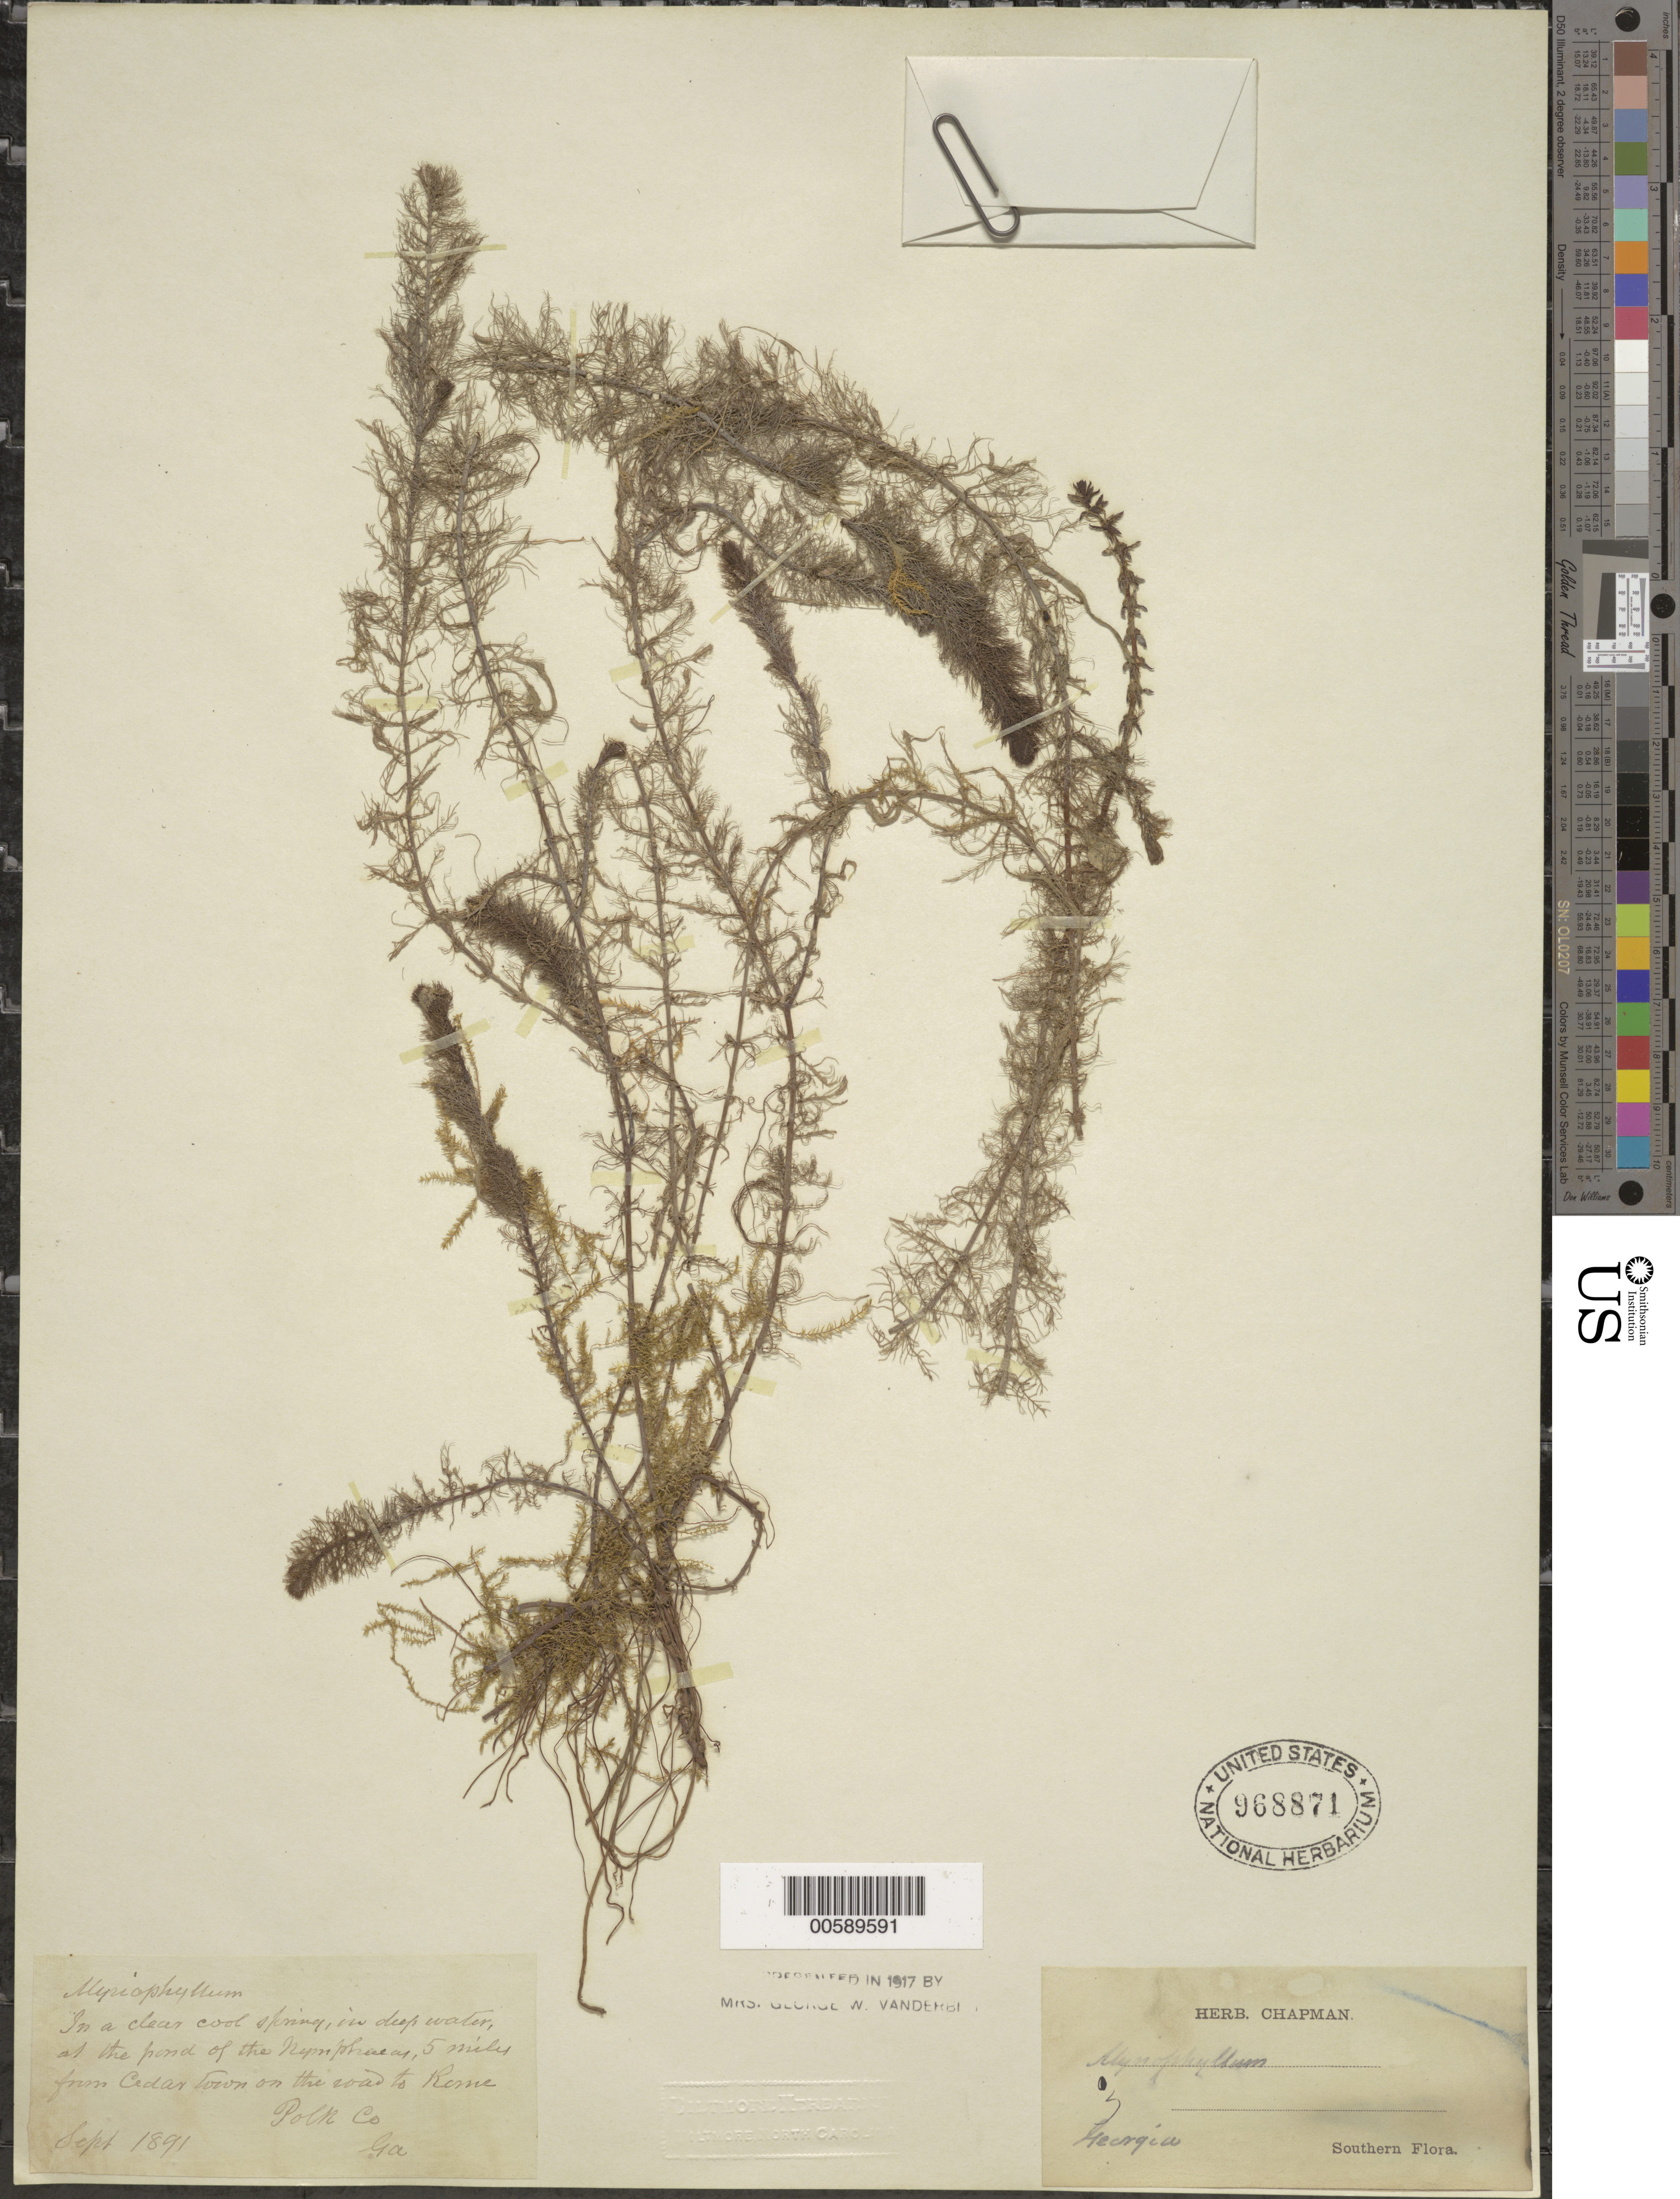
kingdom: Plantae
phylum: Tracheophyta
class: Magnoliopsida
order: Saxifragales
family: Haloragaceae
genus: Myriophyllum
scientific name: Myriophyllum sp.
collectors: A. W. Chapman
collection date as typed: Sep 1891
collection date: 1891-09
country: United States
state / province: Georgia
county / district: Polk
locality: Cedar Town on the road to Rome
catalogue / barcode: US 968871